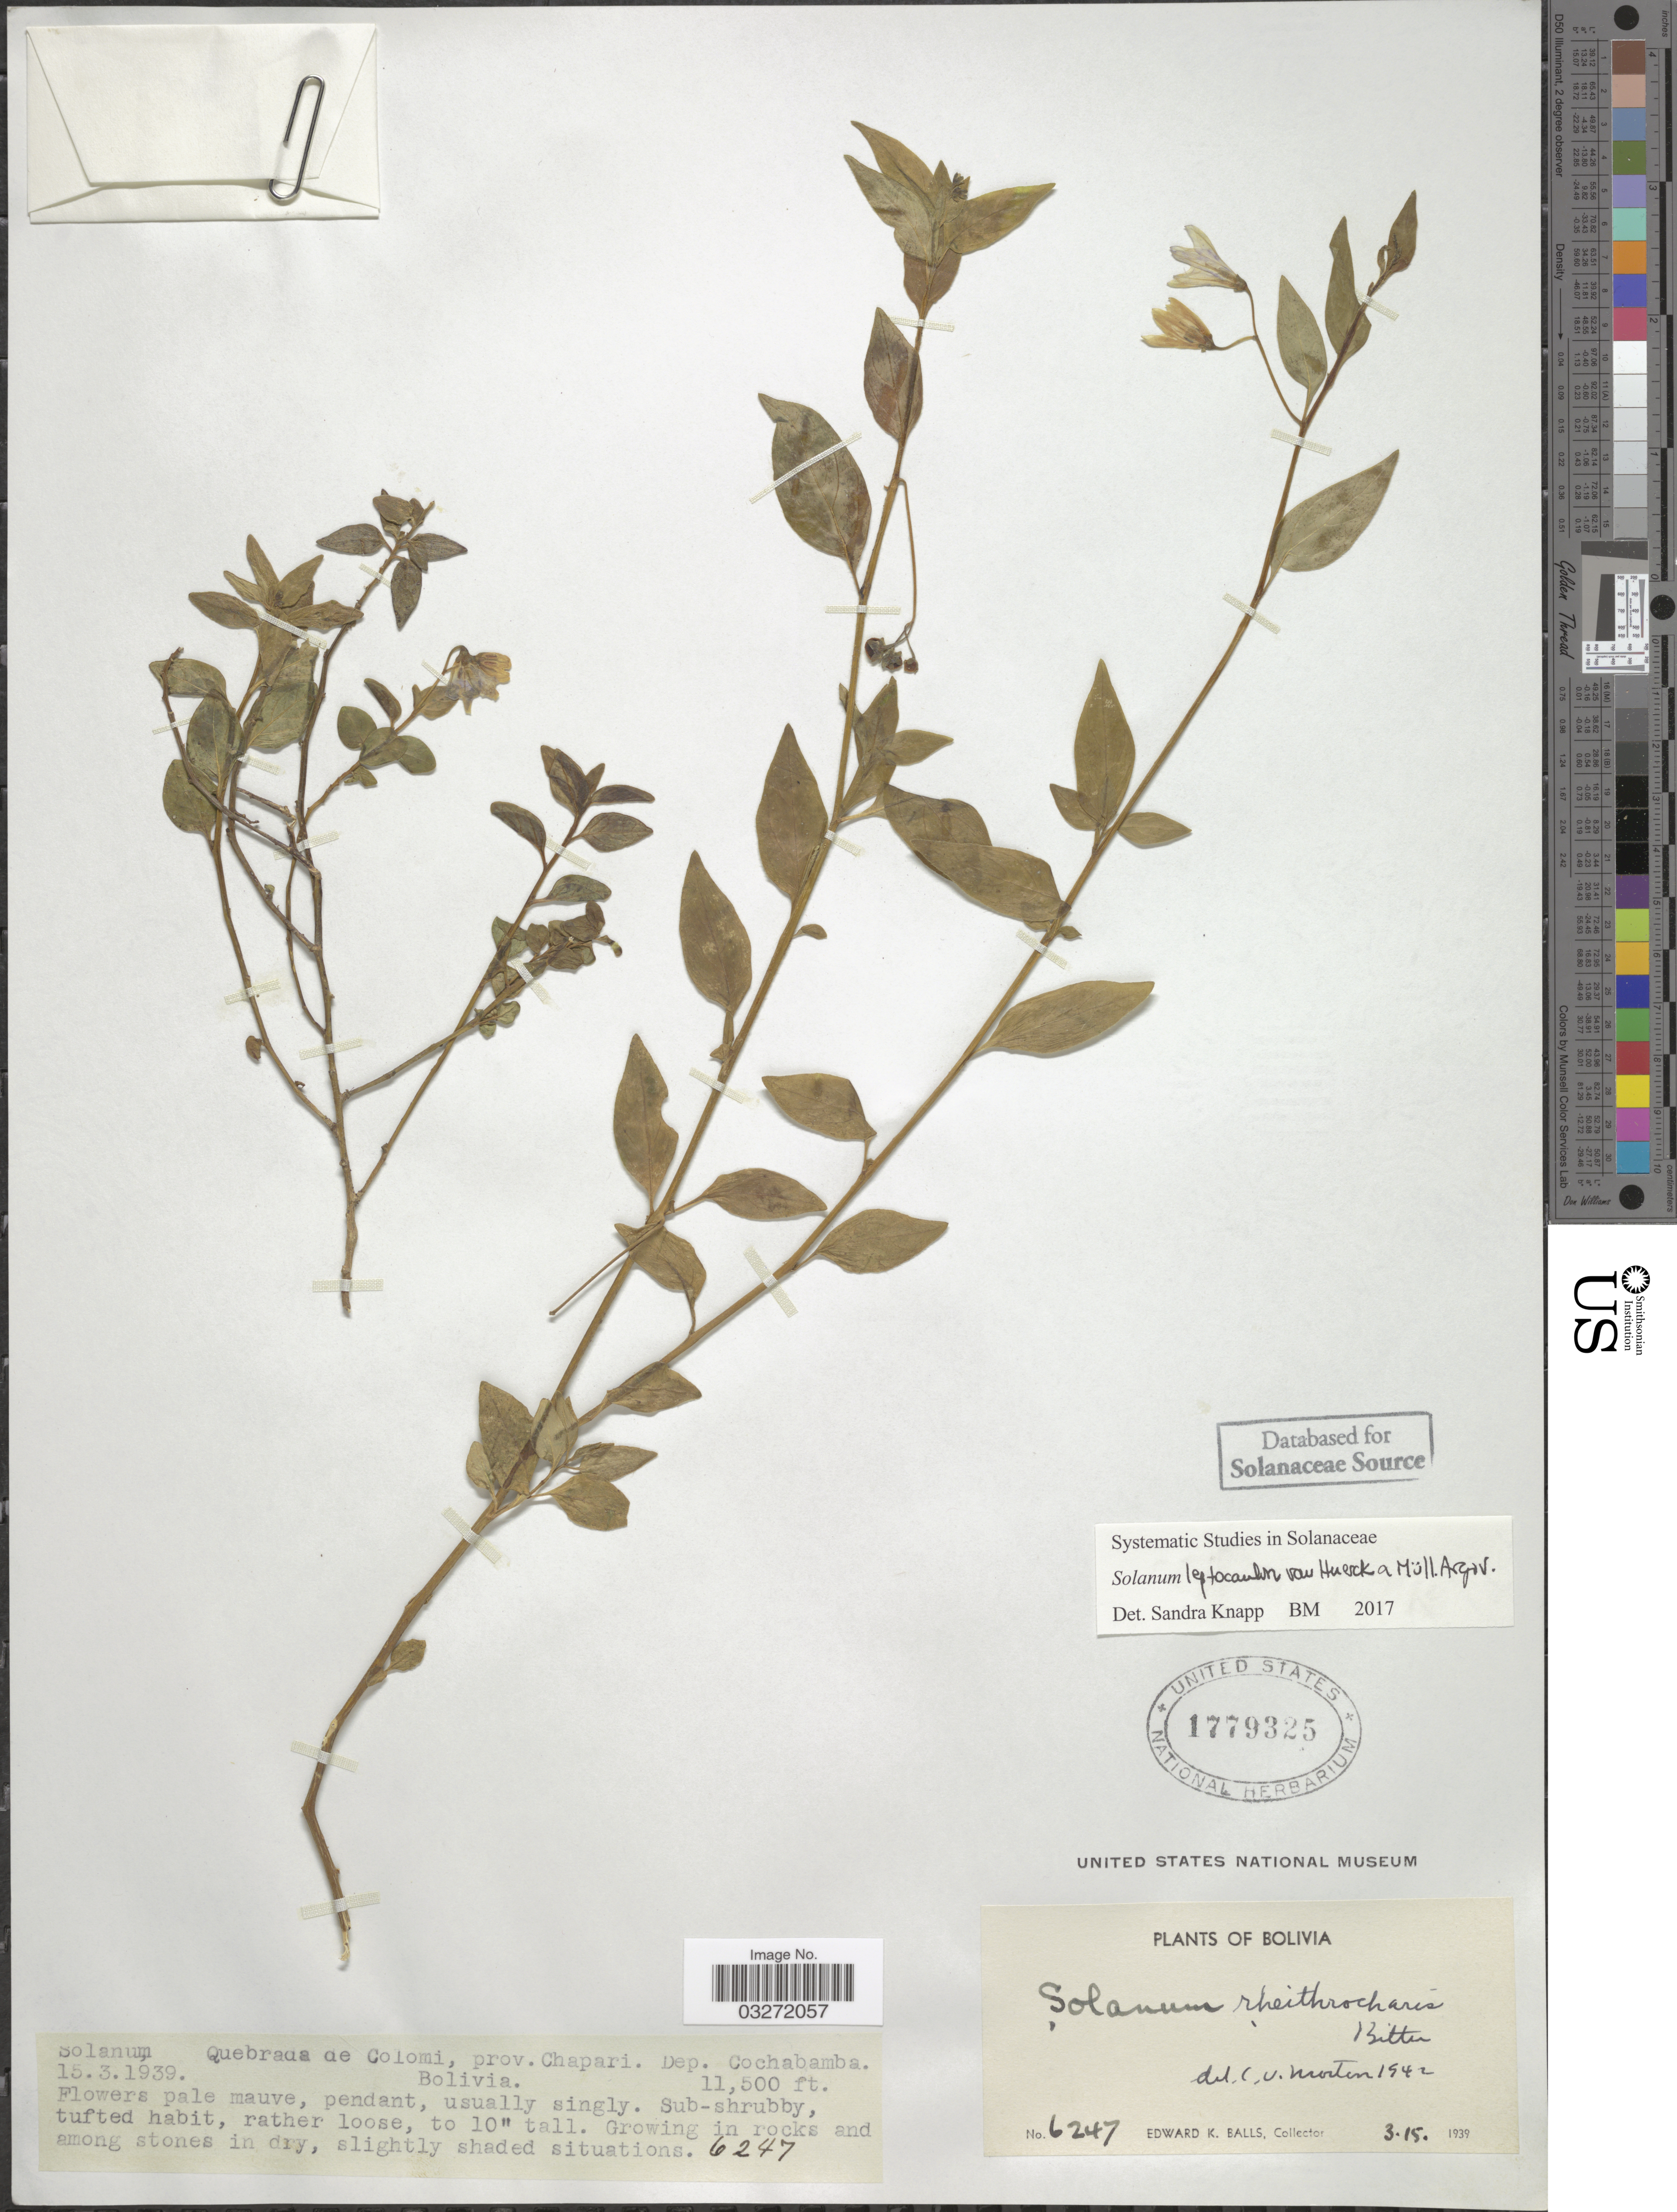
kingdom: Plantae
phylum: Tracheophyta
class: Magnoliopsida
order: Solanales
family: Solanaceae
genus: Solanum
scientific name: Solanum leptocaulon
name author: Van Heurck & Müll. Arg.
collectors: E. K. Balls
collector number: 6247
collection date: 1939-03-15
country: Bolivia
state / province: Cochabamba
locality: Quebrada de Colomi, prov. Chapari. Dep. Cochabamba.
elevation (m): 3505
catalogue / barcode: US 1779325